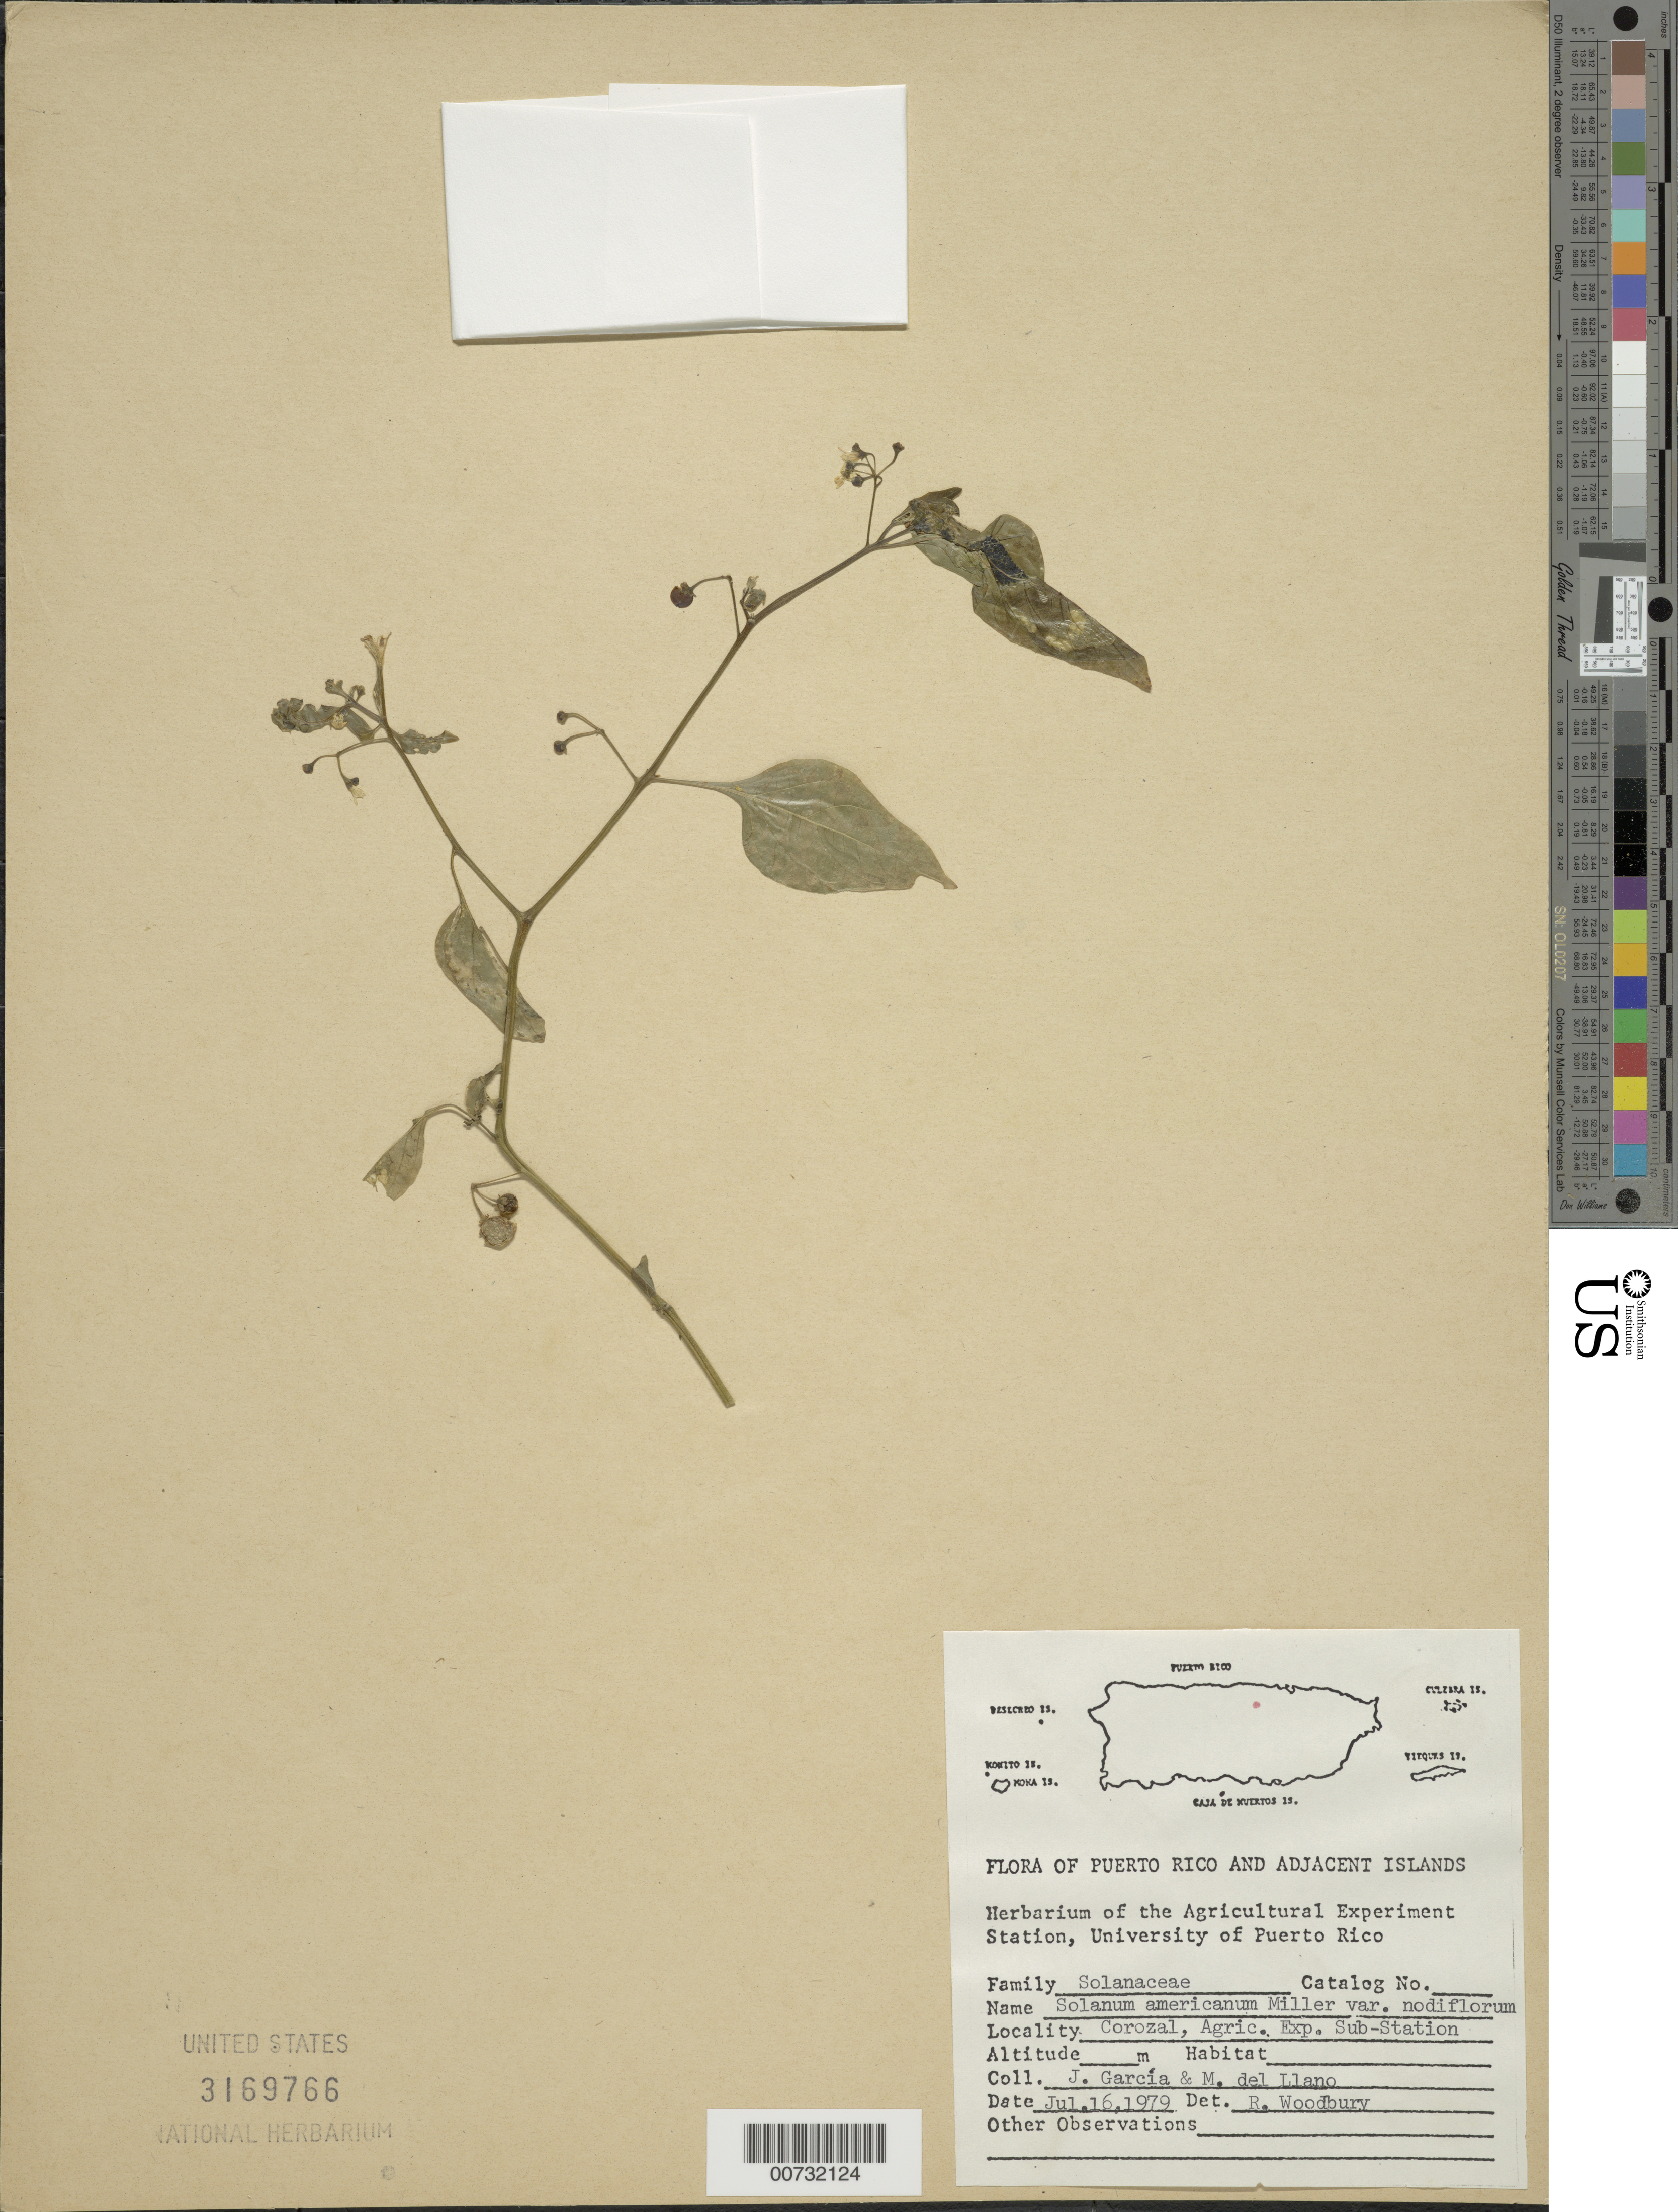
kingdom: Plantae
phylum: Tracheophyta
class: Magnoliopsida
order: Solanales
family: Solanaceae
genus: Solanum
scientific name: Solanum americanum var. nodiflorum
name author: (Jacq.) Edmonds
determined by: Woodbury, R. O.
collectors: R. O. Woodbury & M. d. Llano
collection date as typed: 16 Jul 1979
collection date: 1979-07-16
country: Puerto Rico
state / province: Corozal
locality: Corozal, Agric. Exp. Sub-station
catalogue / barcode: US 3169766